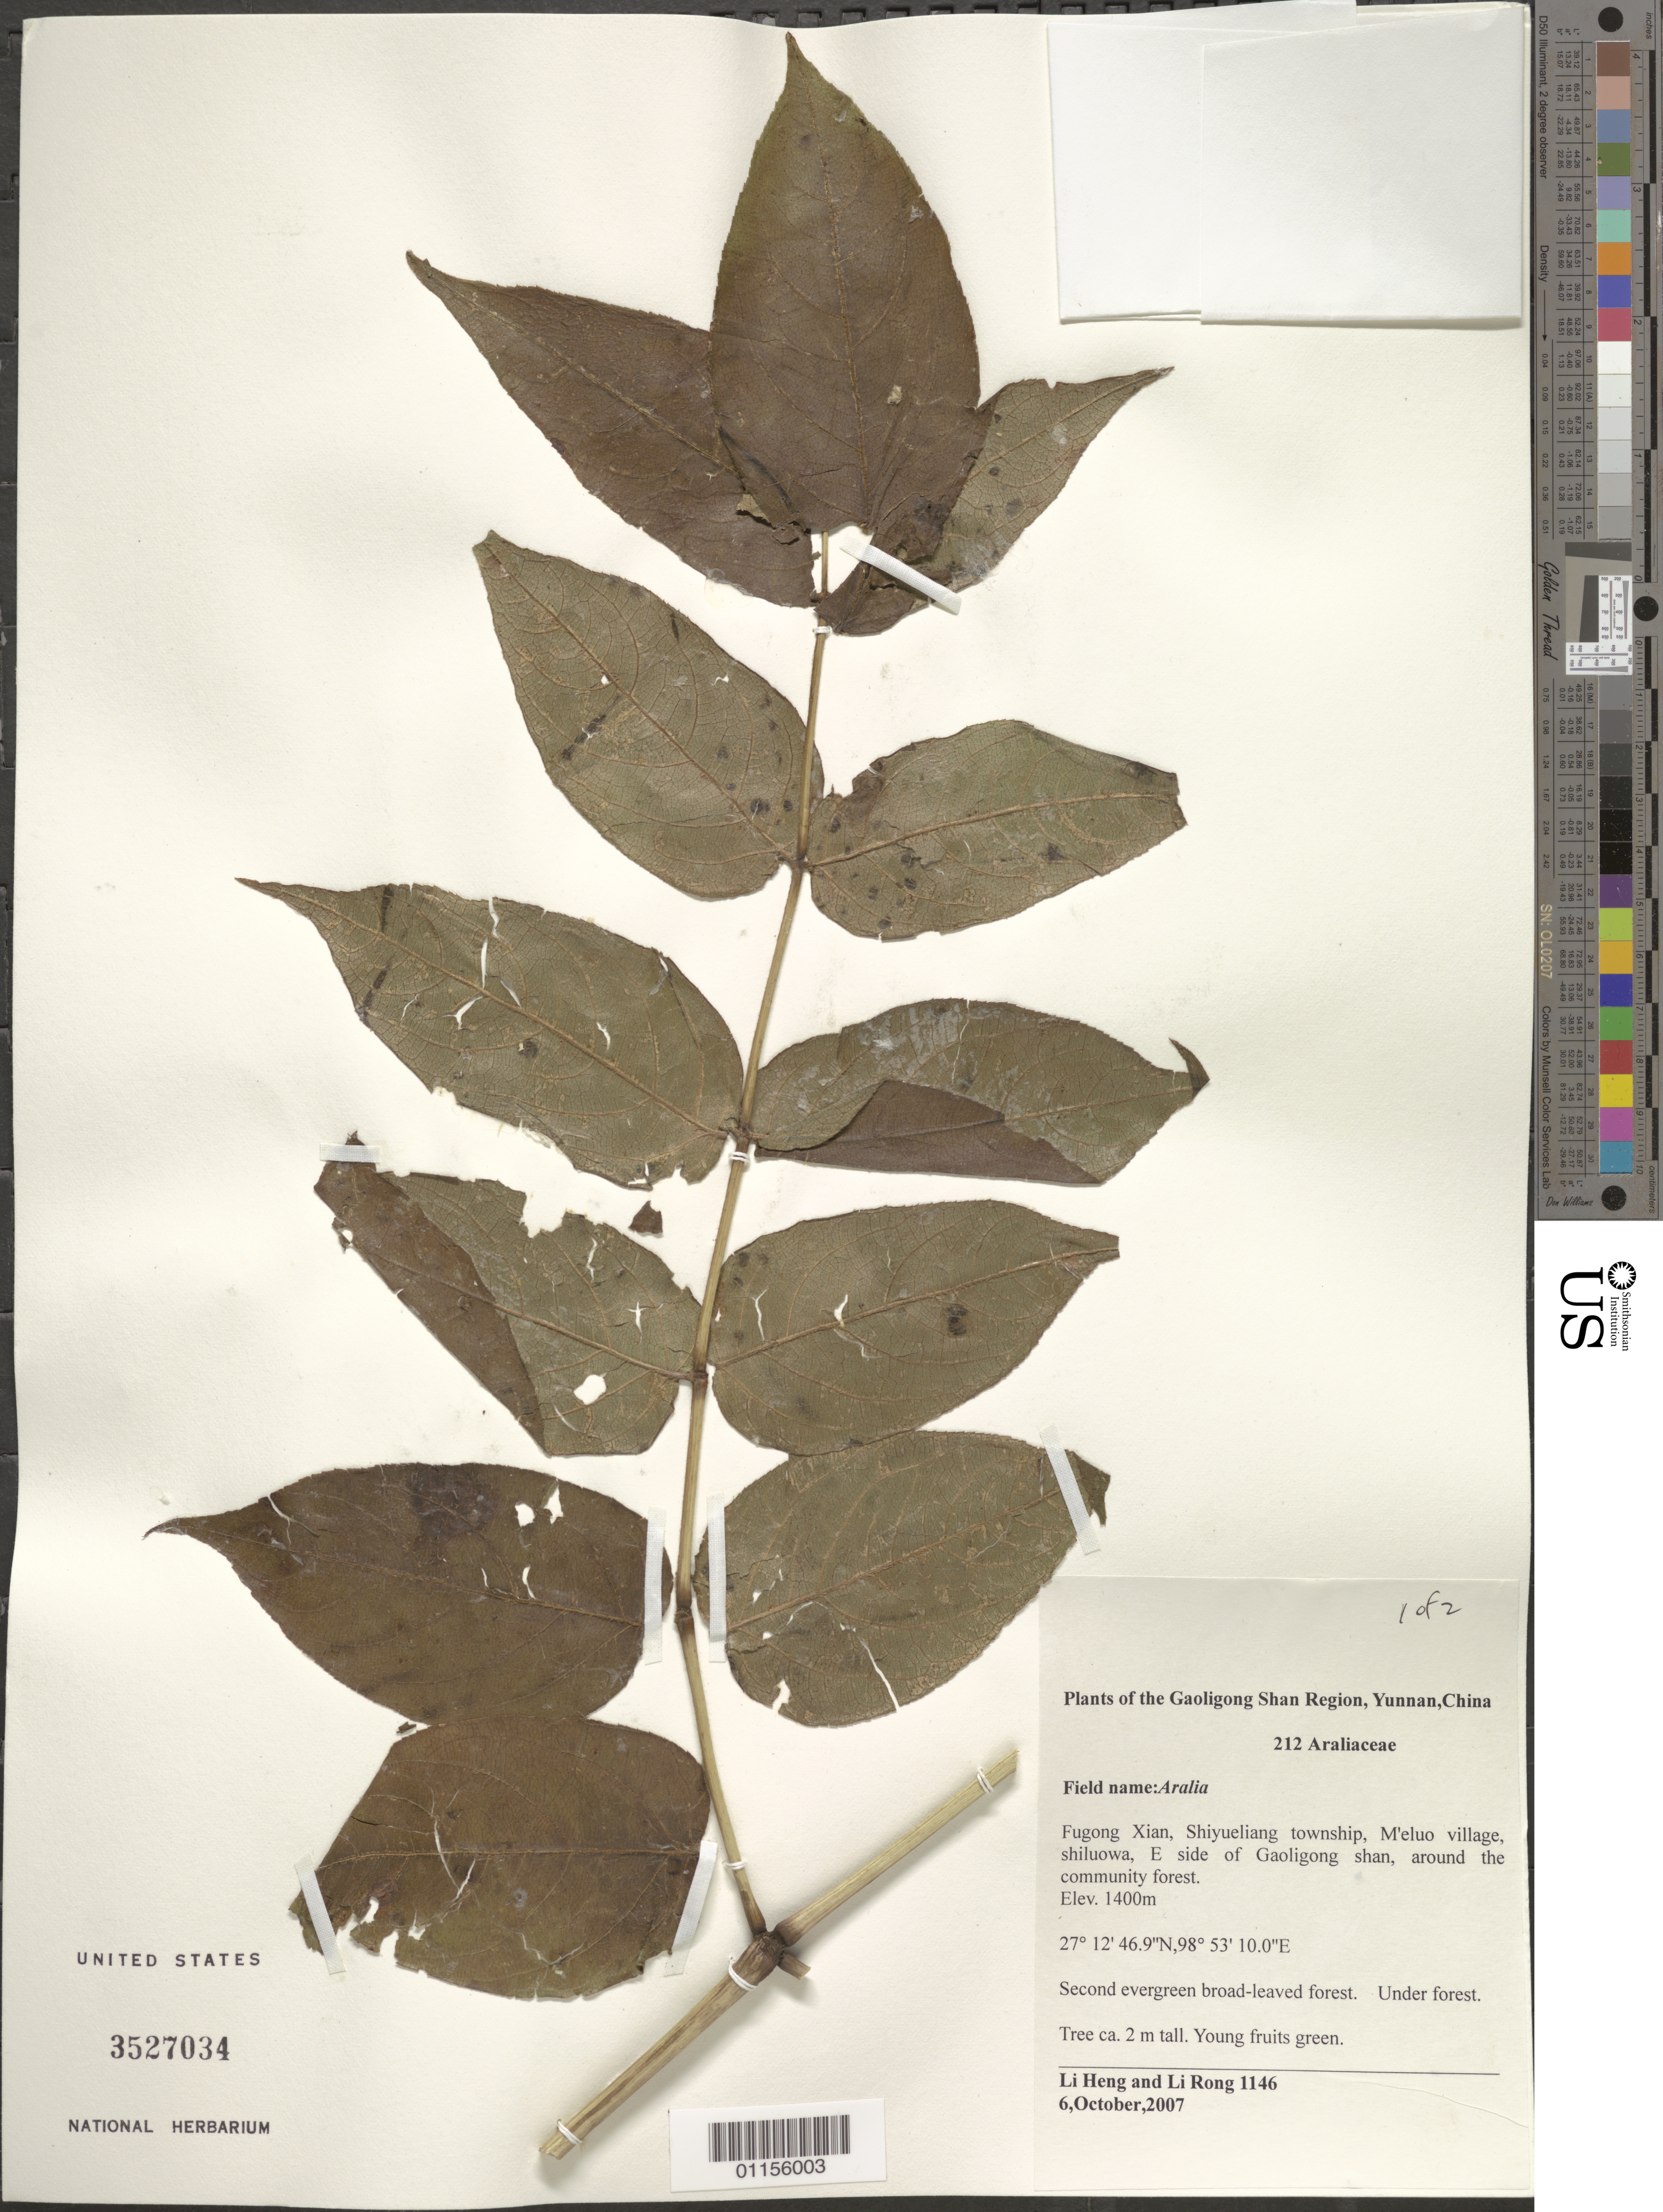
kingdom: Plantae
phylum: Tracheophyta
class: Magnoliopsida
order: Apiales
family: Araliaceae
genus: Aralia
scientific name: Aralia sp.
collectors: L. Heng & R. Li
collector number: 1146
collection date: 2007-10-06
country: China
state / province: Yunnan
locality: Fugong Xian, Shiyueliang township, M'eluo village, E side of Gaoligong shan, around the community forest.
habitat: Tree, growing in the secondary evergreen broad-leaved forest. Under forest.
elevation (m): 1400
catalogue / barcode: US 3527034